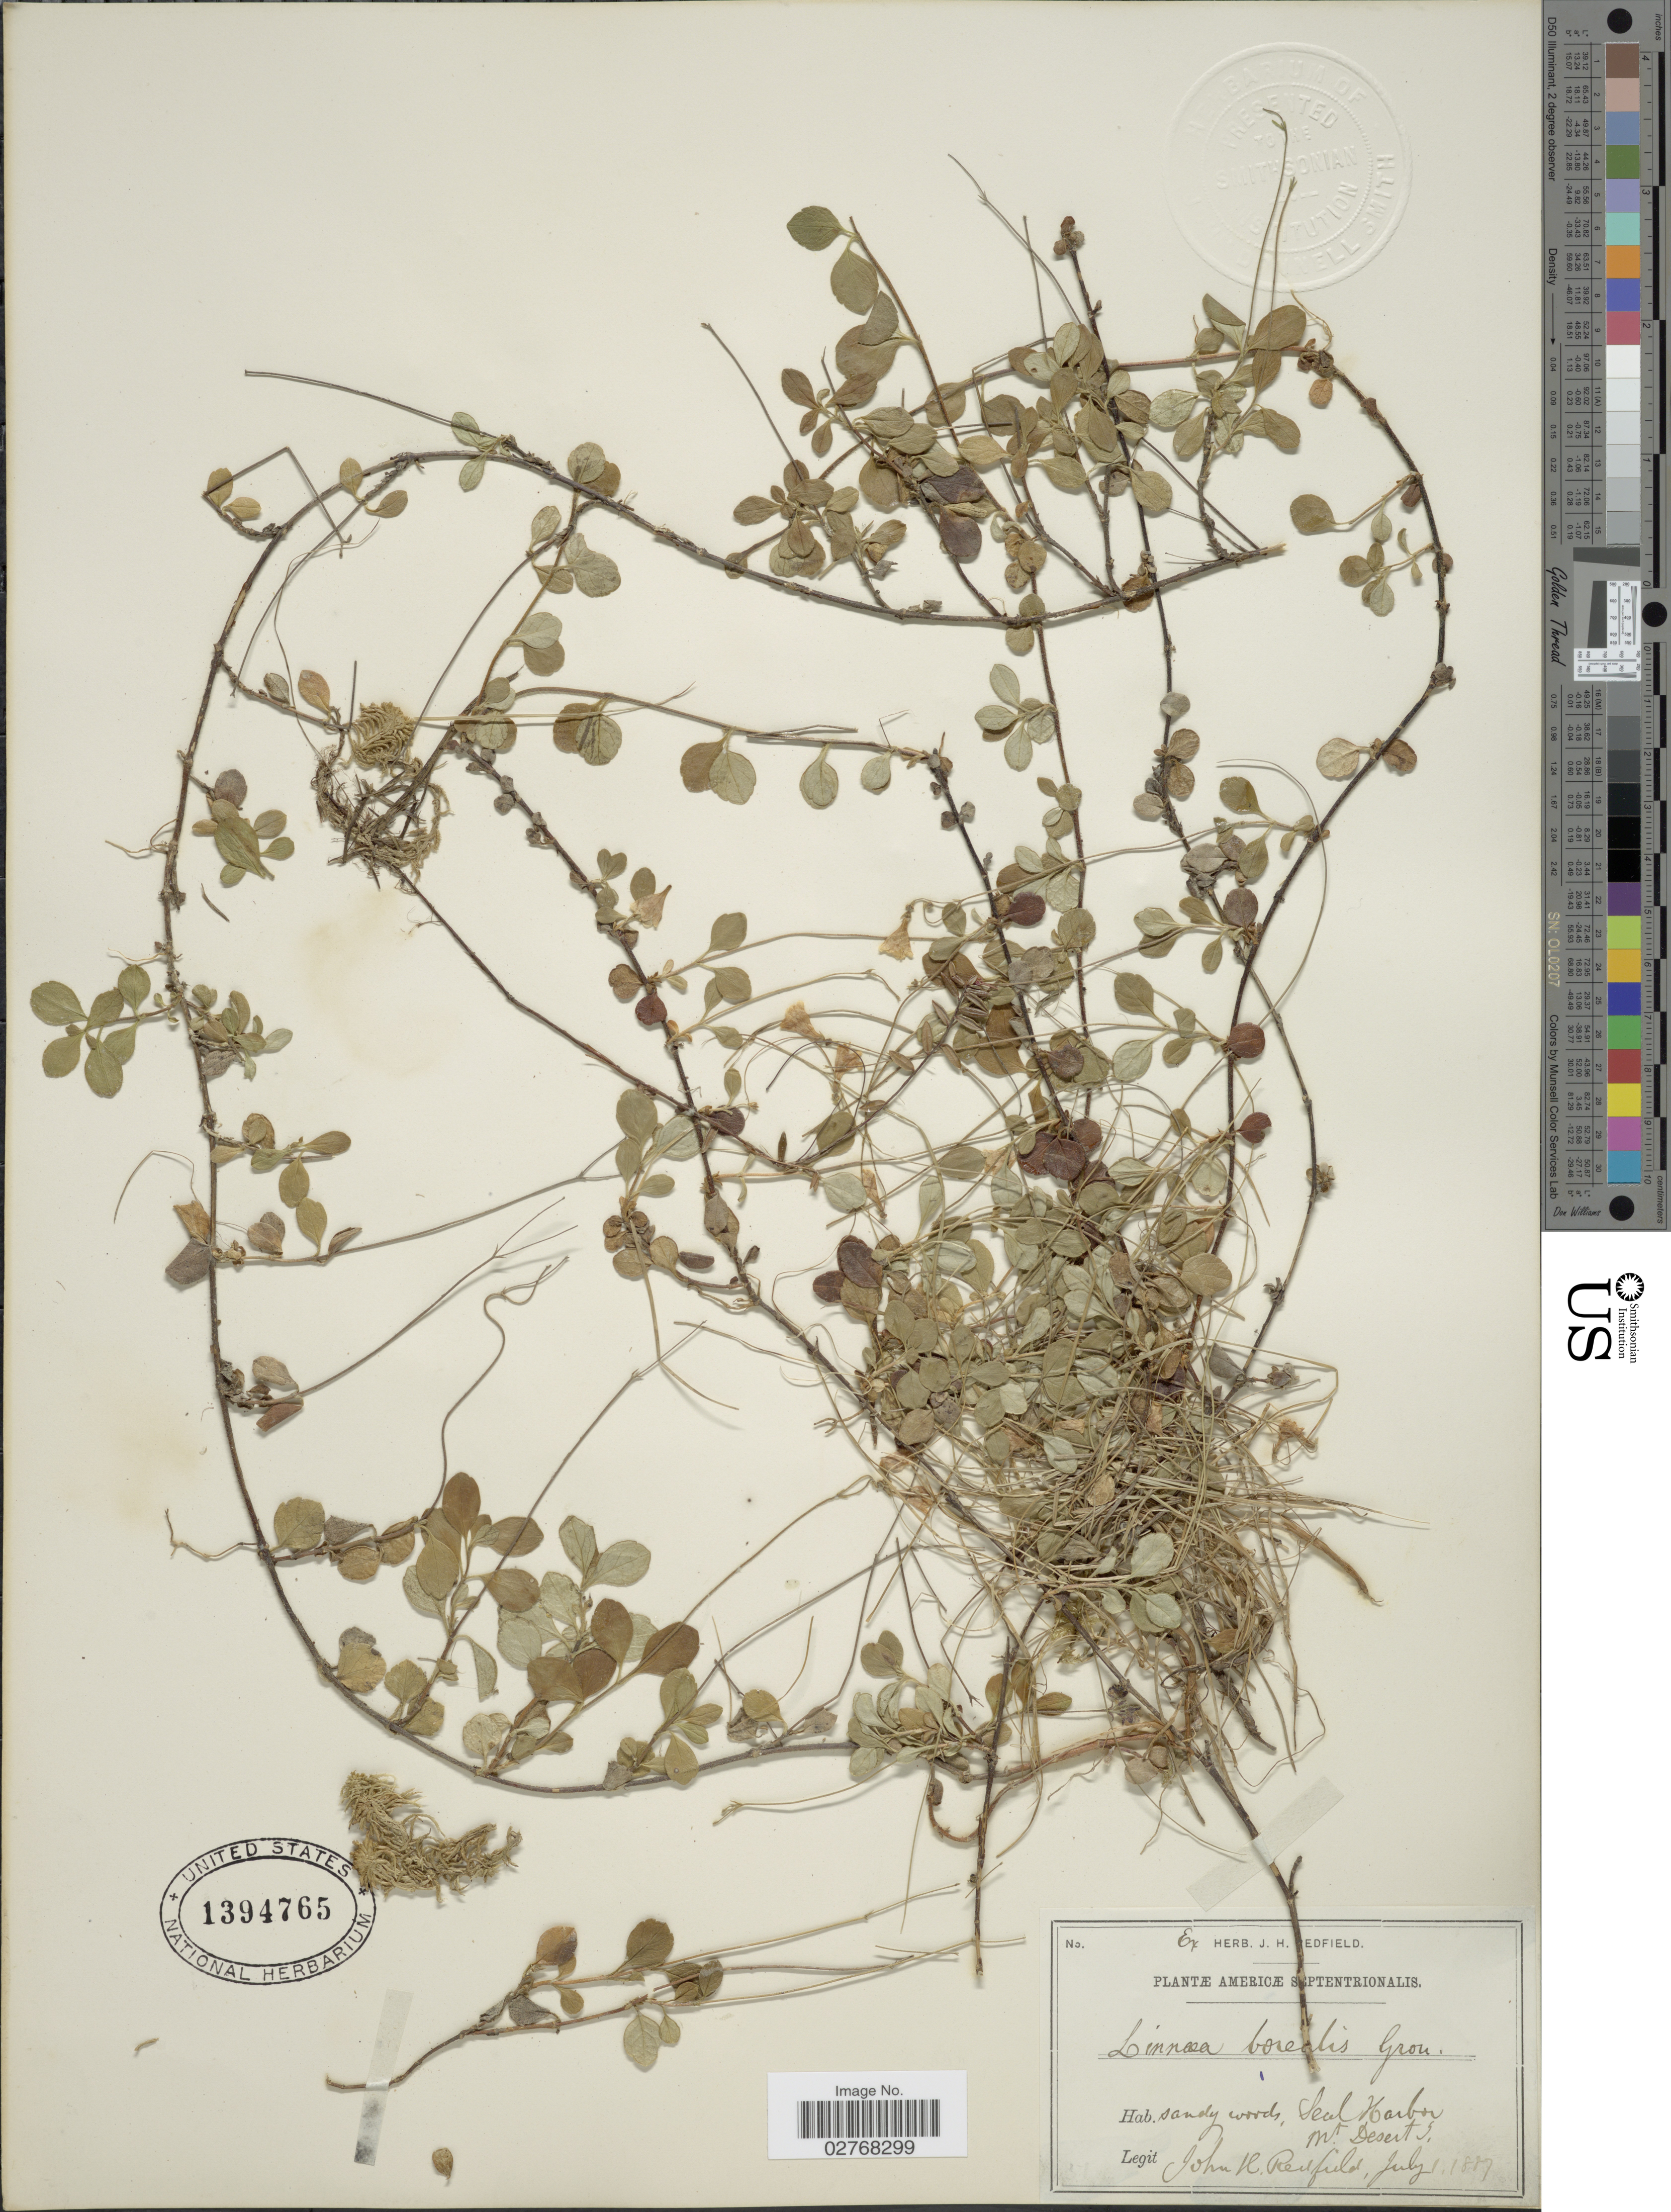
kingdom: Plantae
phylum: Tracheophyta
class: Magnoliopsida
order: Dipsacales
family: Caprifoliaceae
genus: Linnaea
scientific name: Linnaea borealis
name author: L.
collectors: J. Redfield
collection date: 1887-07-01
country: United States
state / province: Maine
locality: Seal Harbor, Mt. Desert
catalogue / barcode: US 1394765